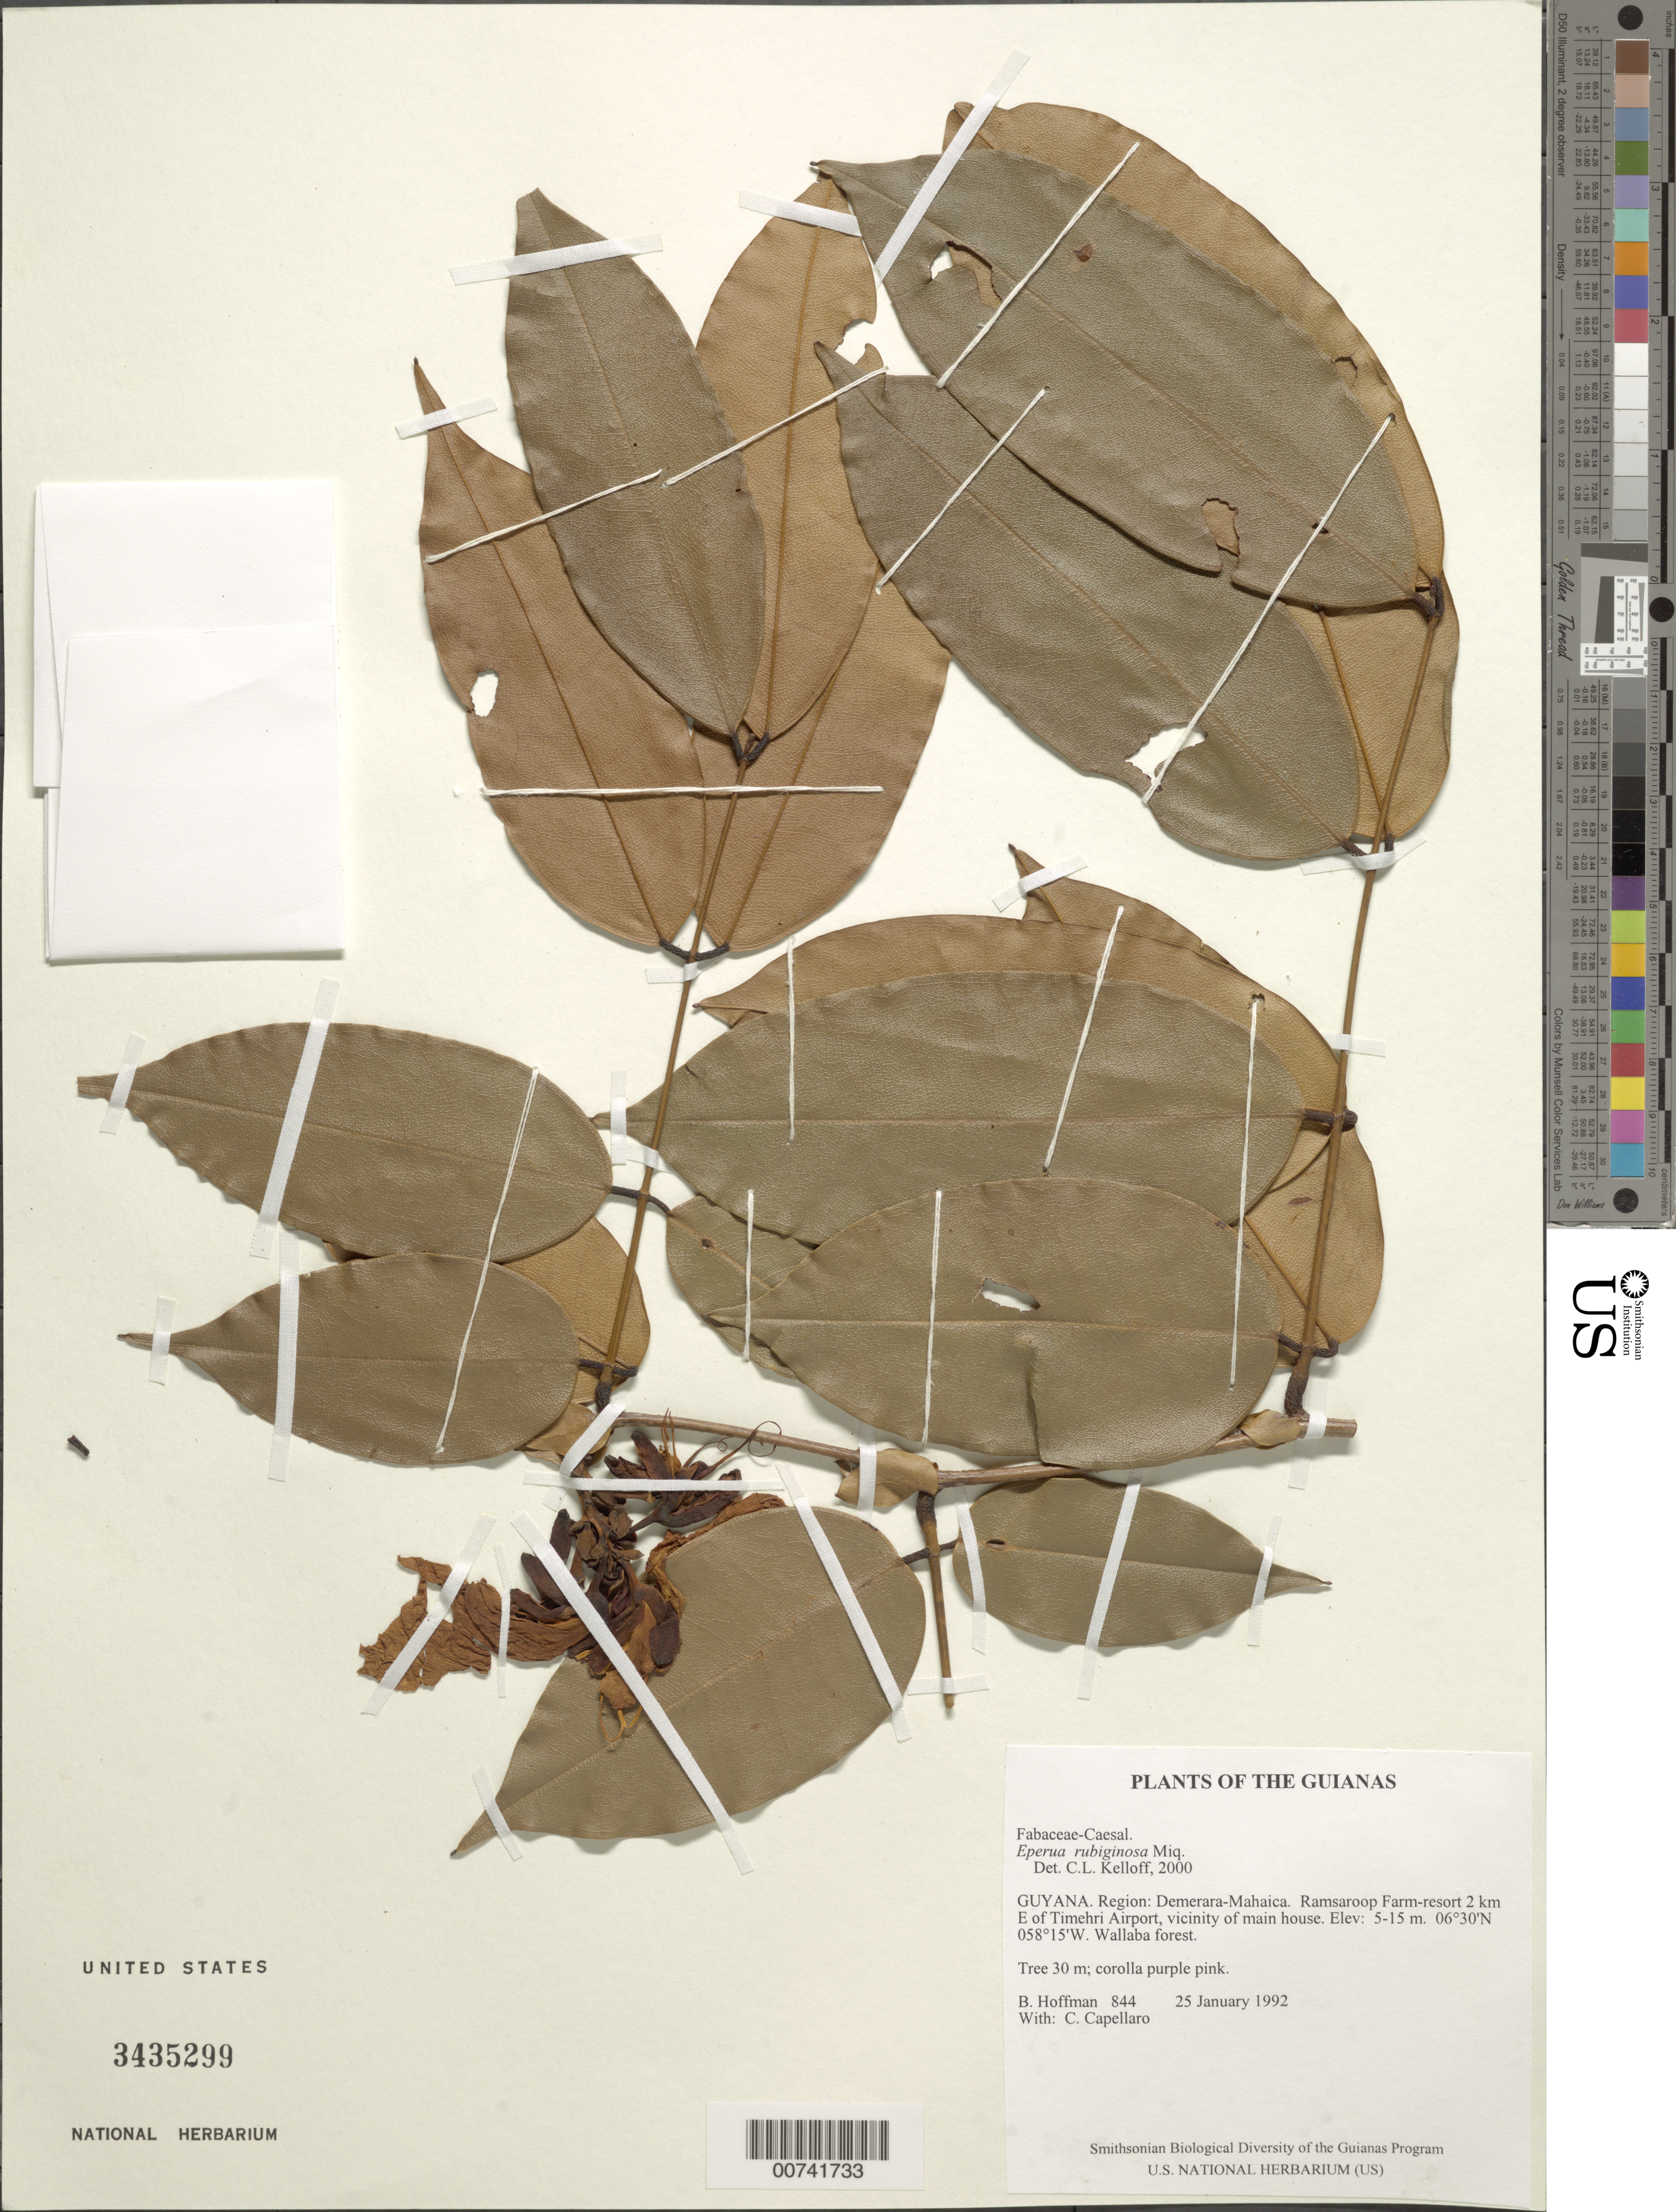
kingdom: Plantae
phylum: Tracheophyta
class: Magnoliopsida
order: Fabales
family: Fabaceae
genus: Eperua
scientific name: Eperua jenmanii subsp. jenmanii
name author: Oliv.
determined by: Fortes, E. A.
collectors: B. Hoffman & C. Capellaro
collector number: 844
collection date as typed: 25 January 1992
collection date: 1992-01-25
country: Guyana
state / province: Demerara-Mahaica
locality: Ramsaroop Farm-resort 2 km E of Timehri Airport, vicinity of main house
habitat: Wallaba forest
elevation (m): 5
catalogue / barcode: US 3435299